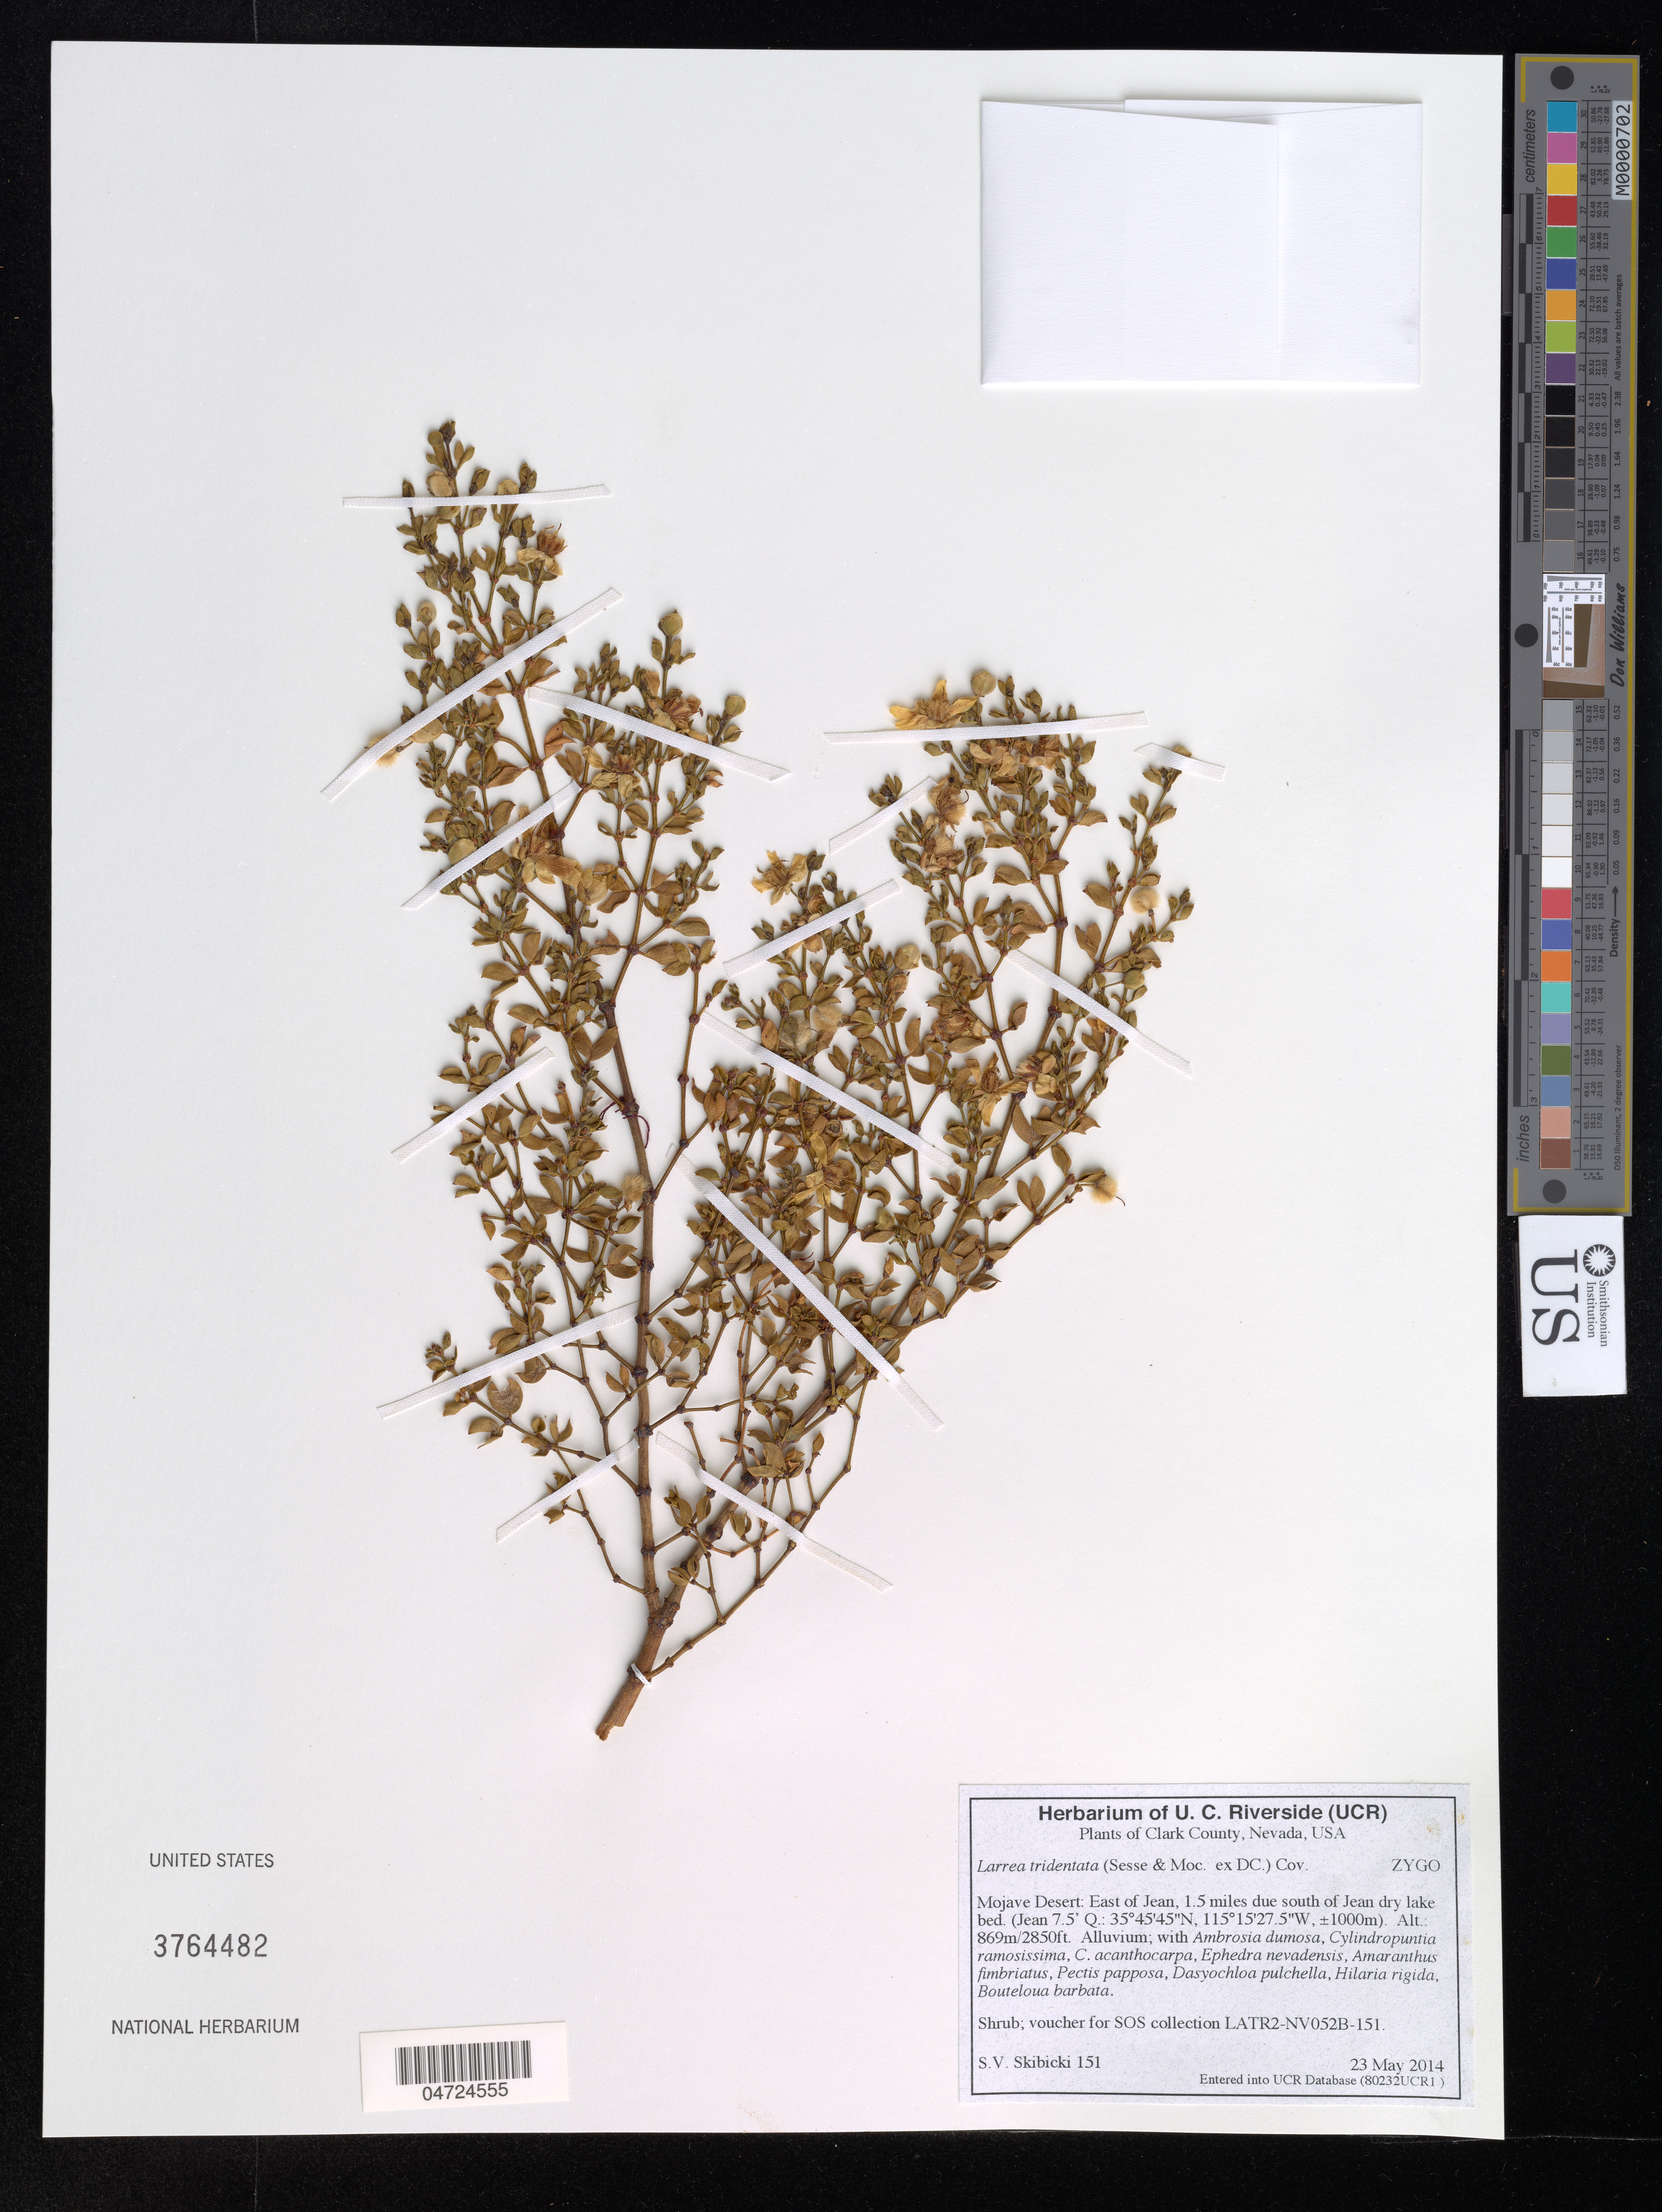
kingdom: Plantae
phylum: Tracheophyta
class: Magnoliopsida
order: Zygophyllales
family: Zygophyllaceae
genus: Larrea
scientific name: Larrea tridentata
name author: (Sessé & Moc. ex DC.) Coville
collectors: S. Skibicki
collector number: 151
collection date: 2014-05-23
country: United States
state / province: Nevada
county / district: Clark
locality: Clark County. Mojave Desert: East of Jean, 1.5 miles due south of Jean dry lake bed. (Jean 7.5' Q.).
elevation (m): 869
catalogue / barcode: US 3764482